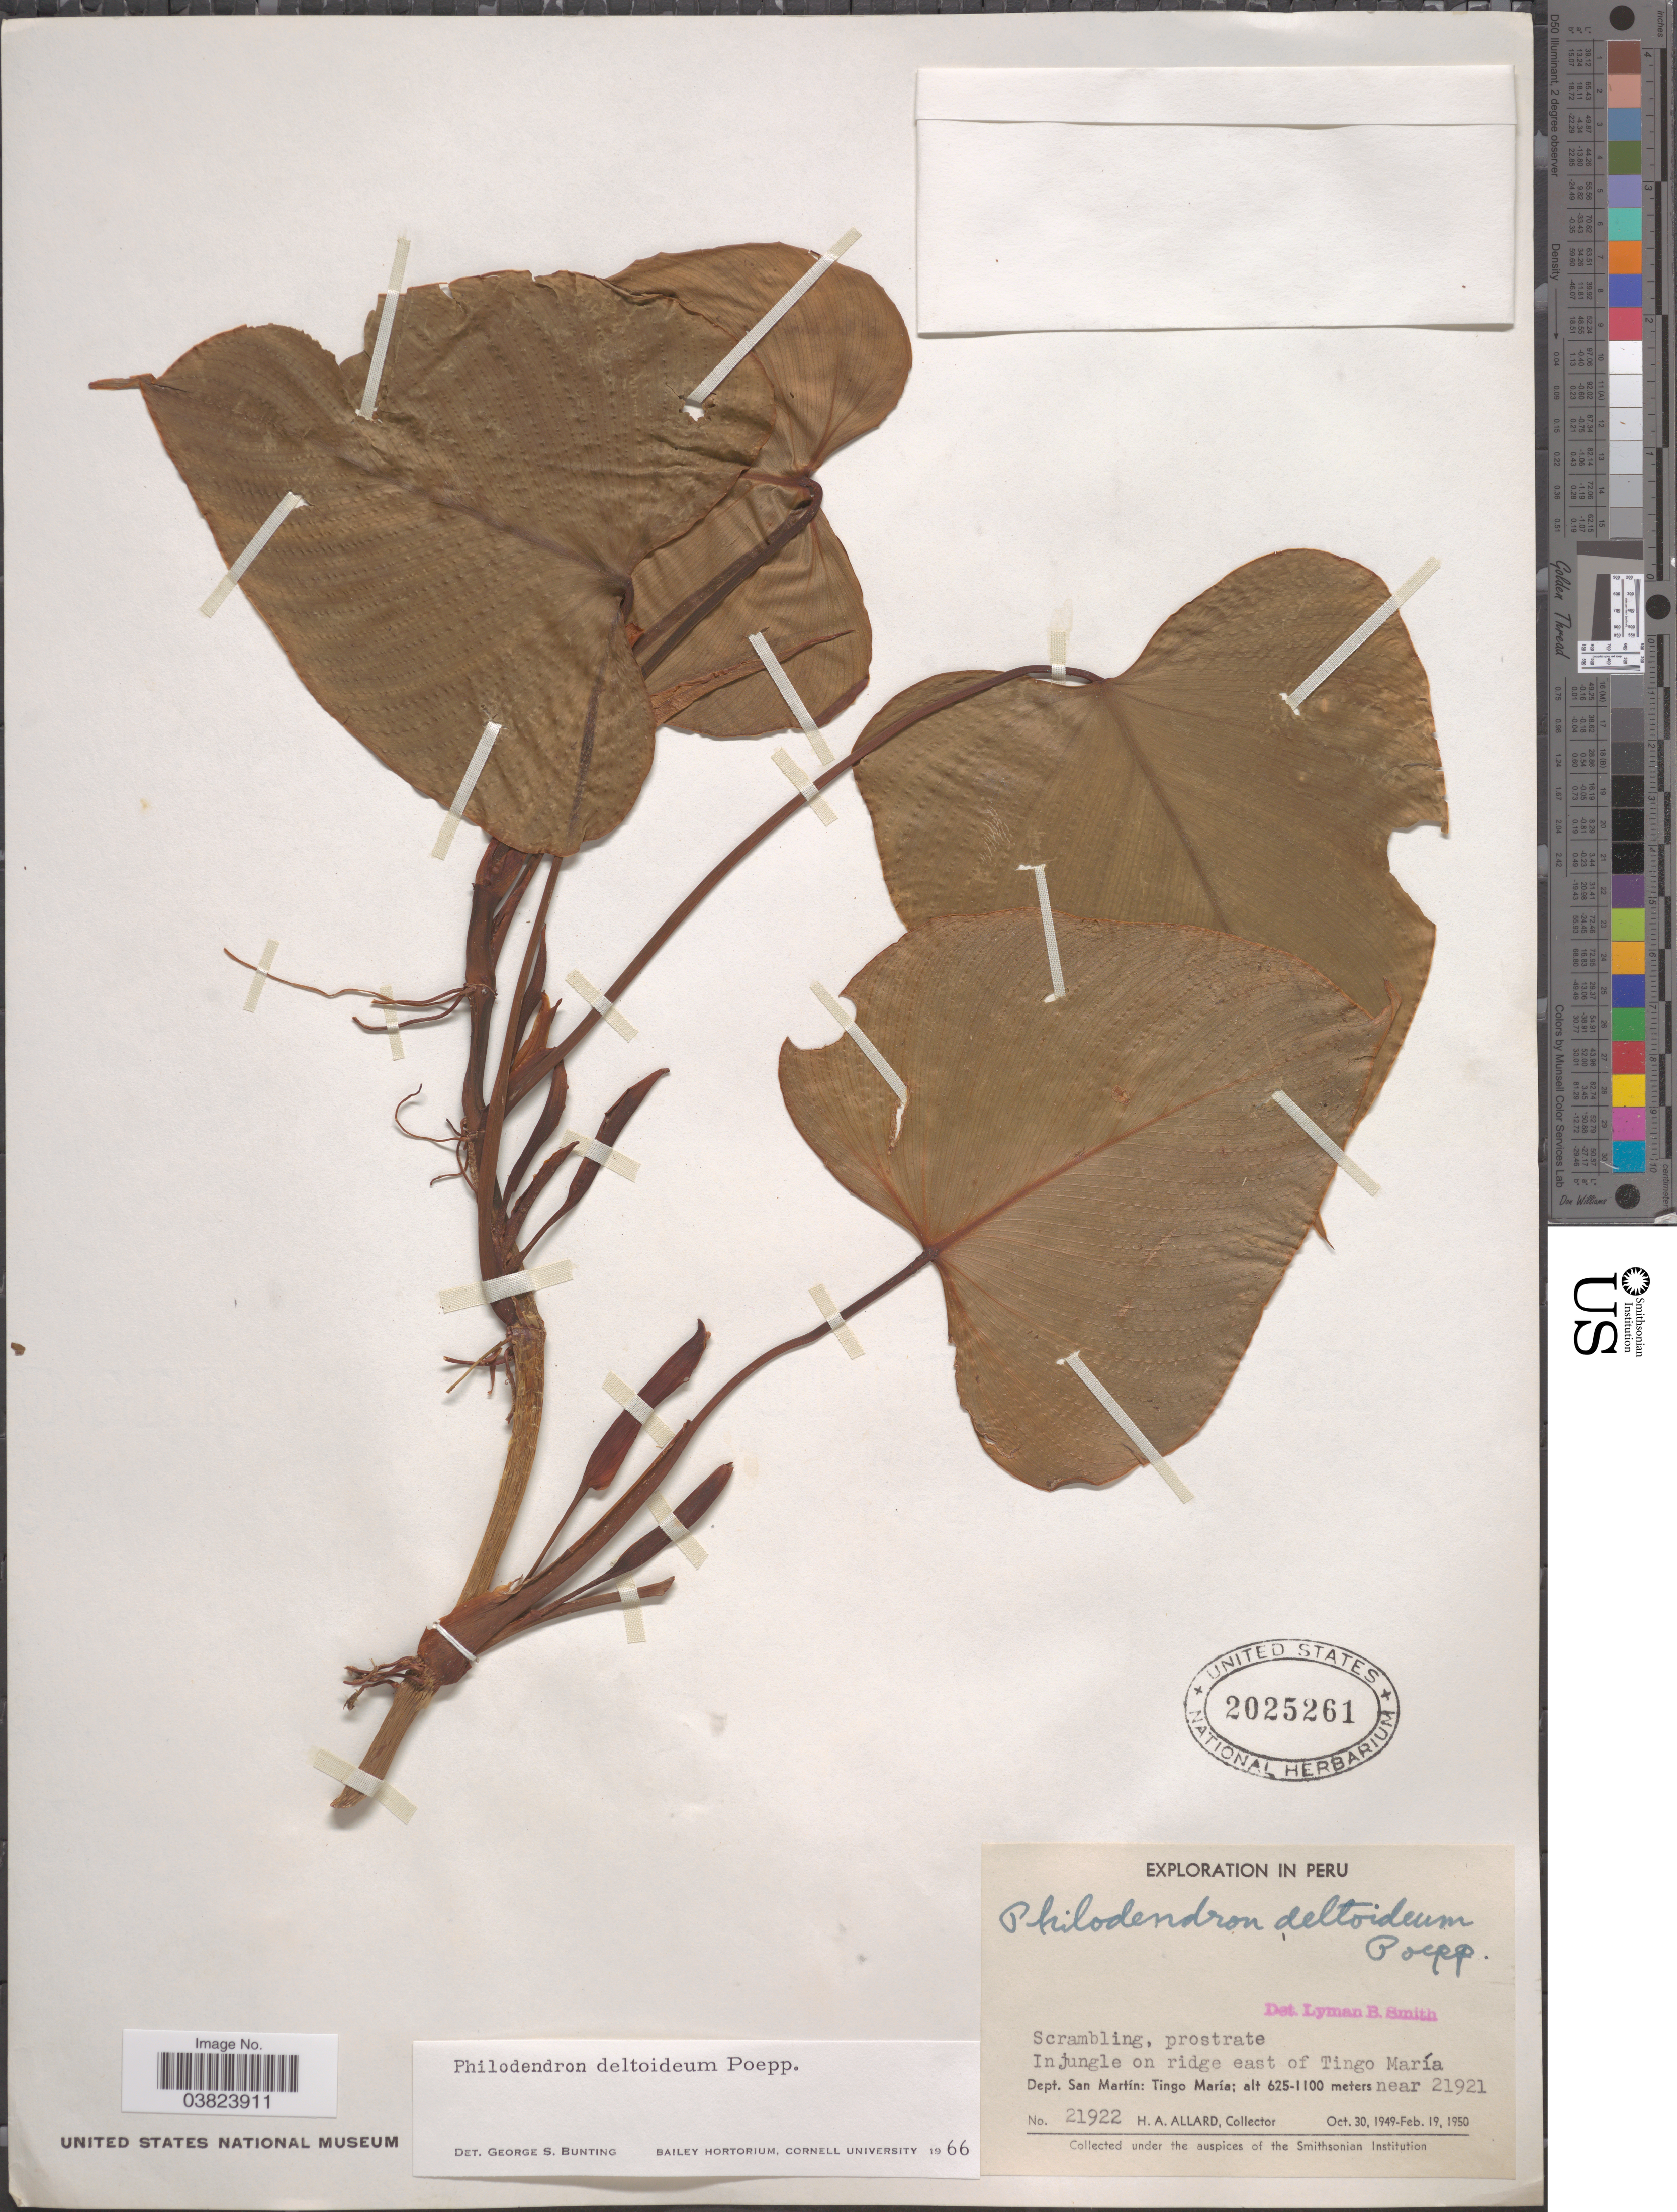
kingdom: Plantae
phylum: Tracheophyta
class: Liliopsida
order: Alismatales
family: Araceae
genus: Philodendron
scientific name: Philodendron deltoideum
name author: Poepp.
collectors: H. A. Allard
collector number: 21922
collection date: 1949-10-30/1950-02-19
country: Peru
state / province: San Martín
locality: In jungle on ridge east of Tingo María. Dept. San Martín: Tingo María near 21921.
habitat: in jungle on ridge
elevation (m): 625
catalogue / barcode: US 2025261